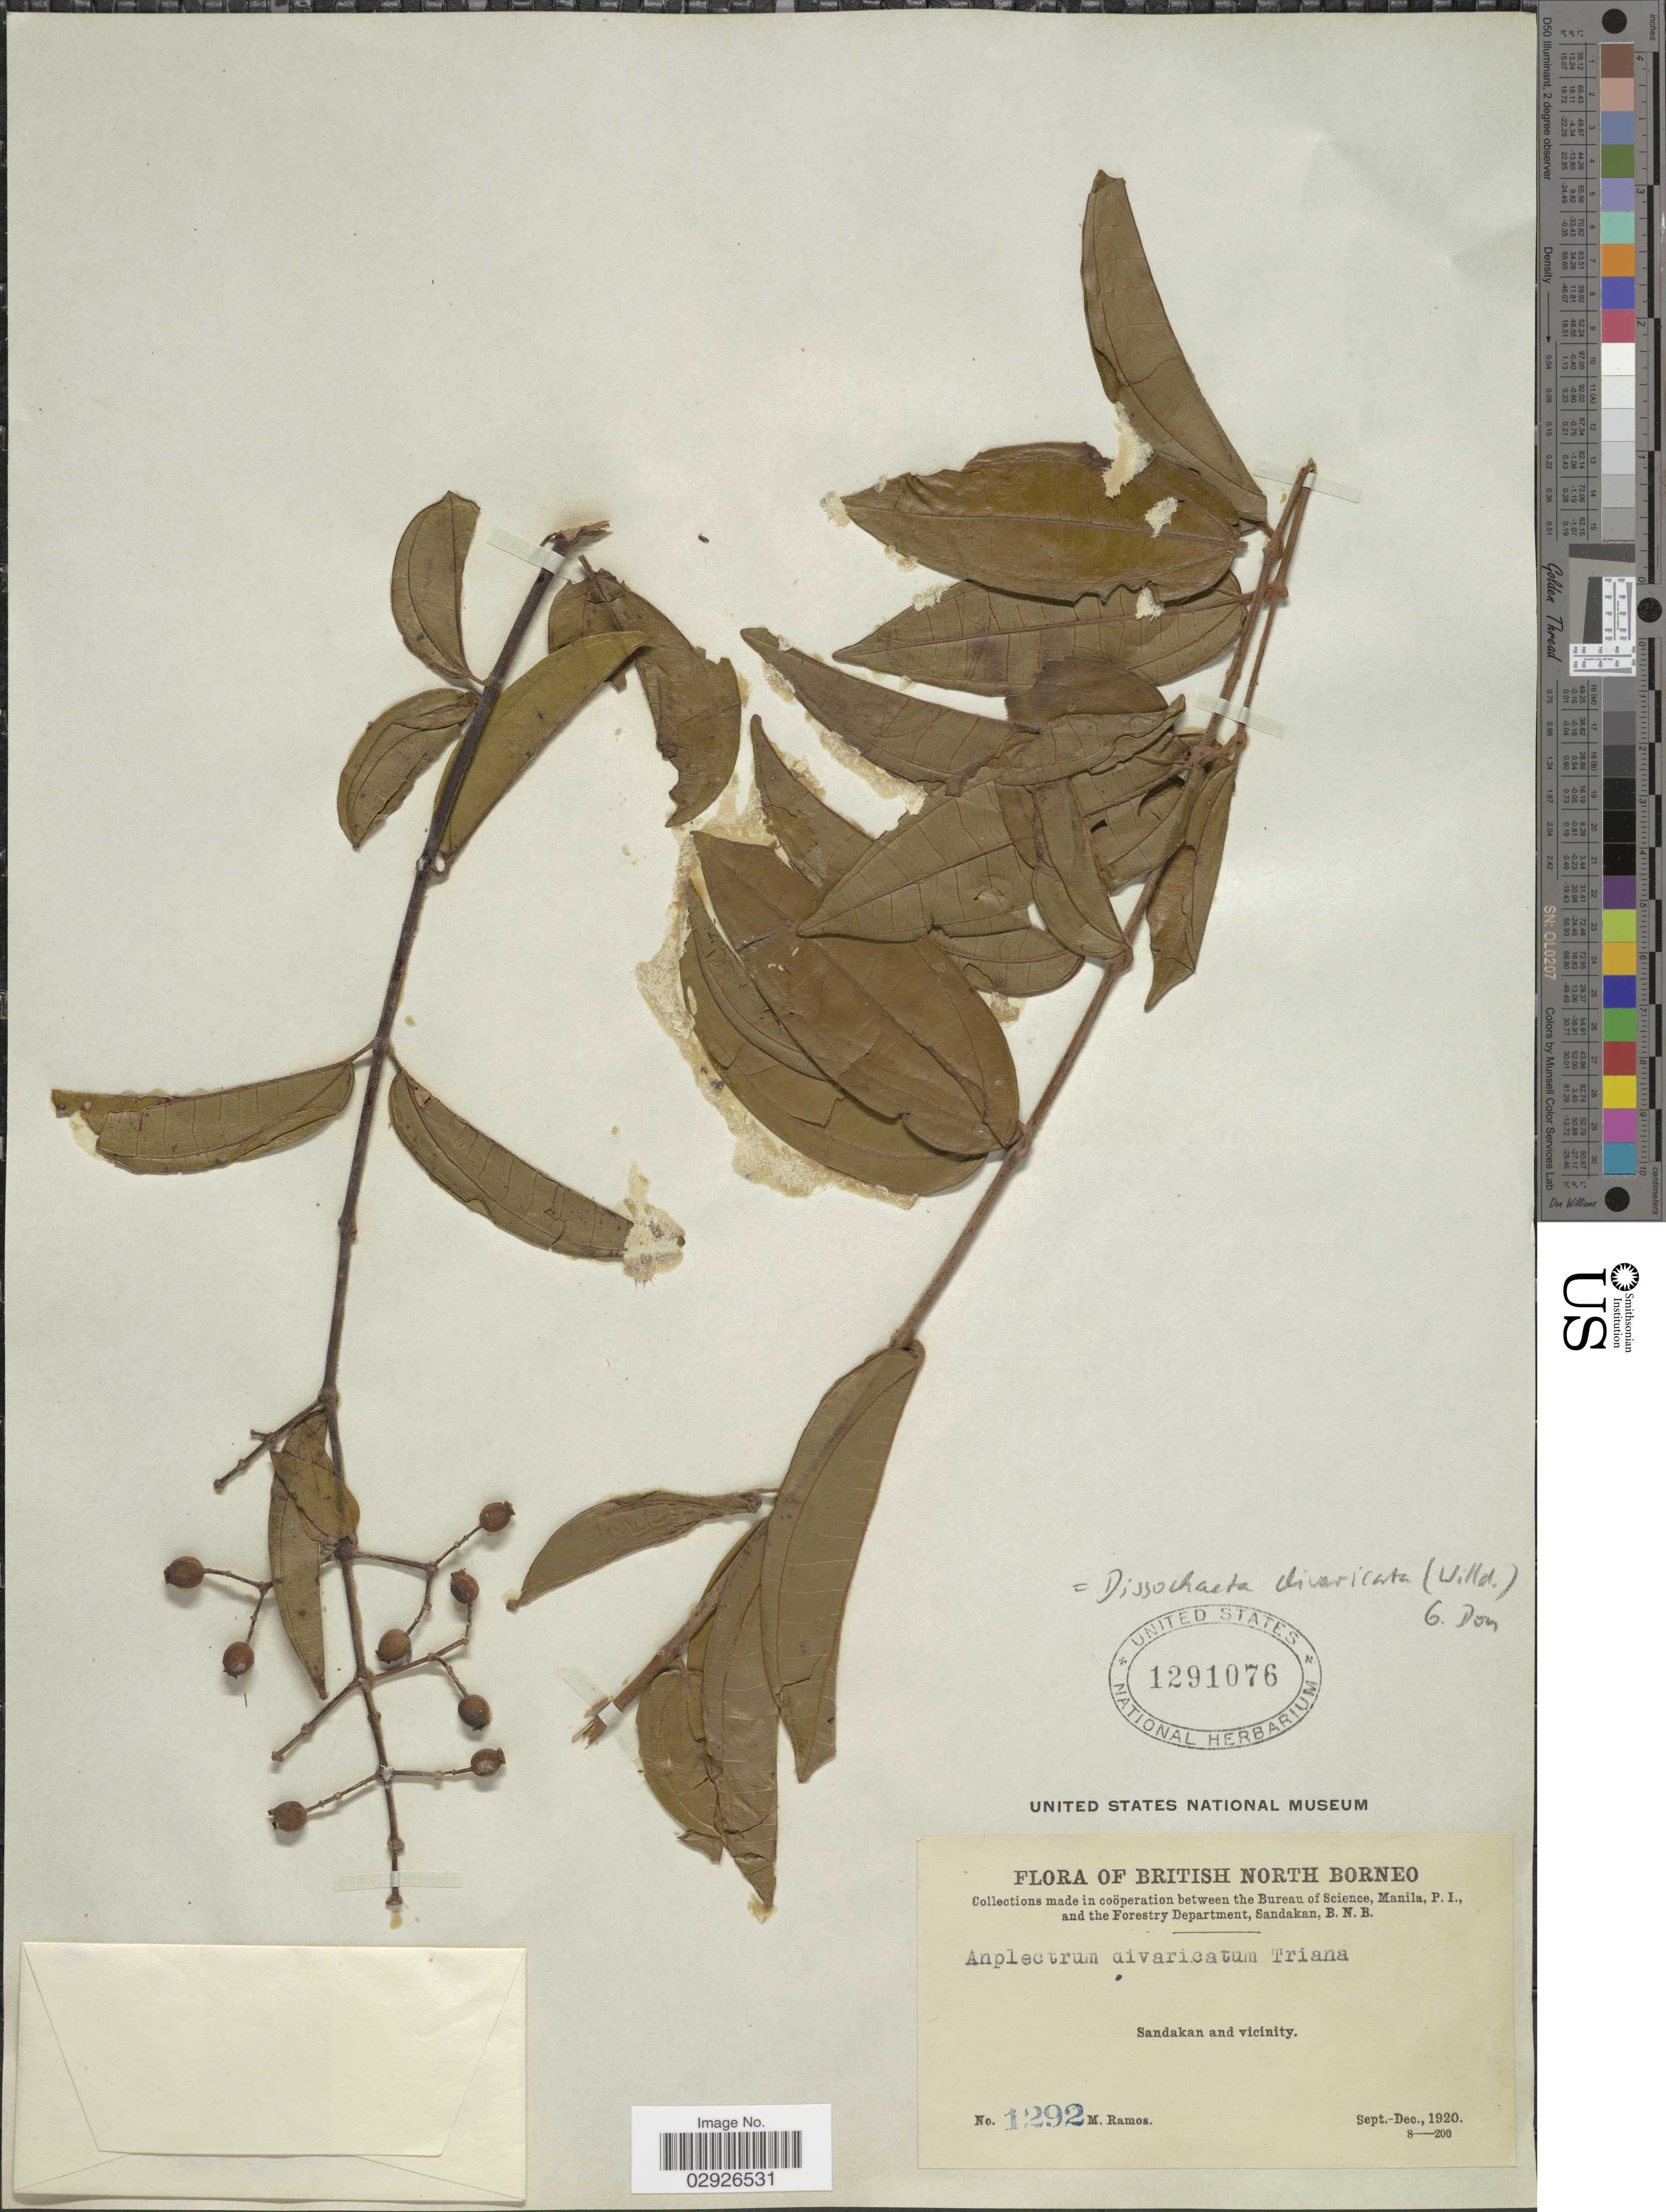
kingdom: Plantae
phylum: Tracheophyta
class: Magnoliopsida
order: Myrtales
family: Melastomataceae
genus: Diplectria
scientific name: Diplectria divaricata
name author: (Willd.) Kuntze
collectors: M. Ramos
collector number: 1292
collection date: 1920-09/1920-12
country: Malaysia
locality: British North Borneo. Sandakan and vicinity.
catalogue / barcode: US 1291076